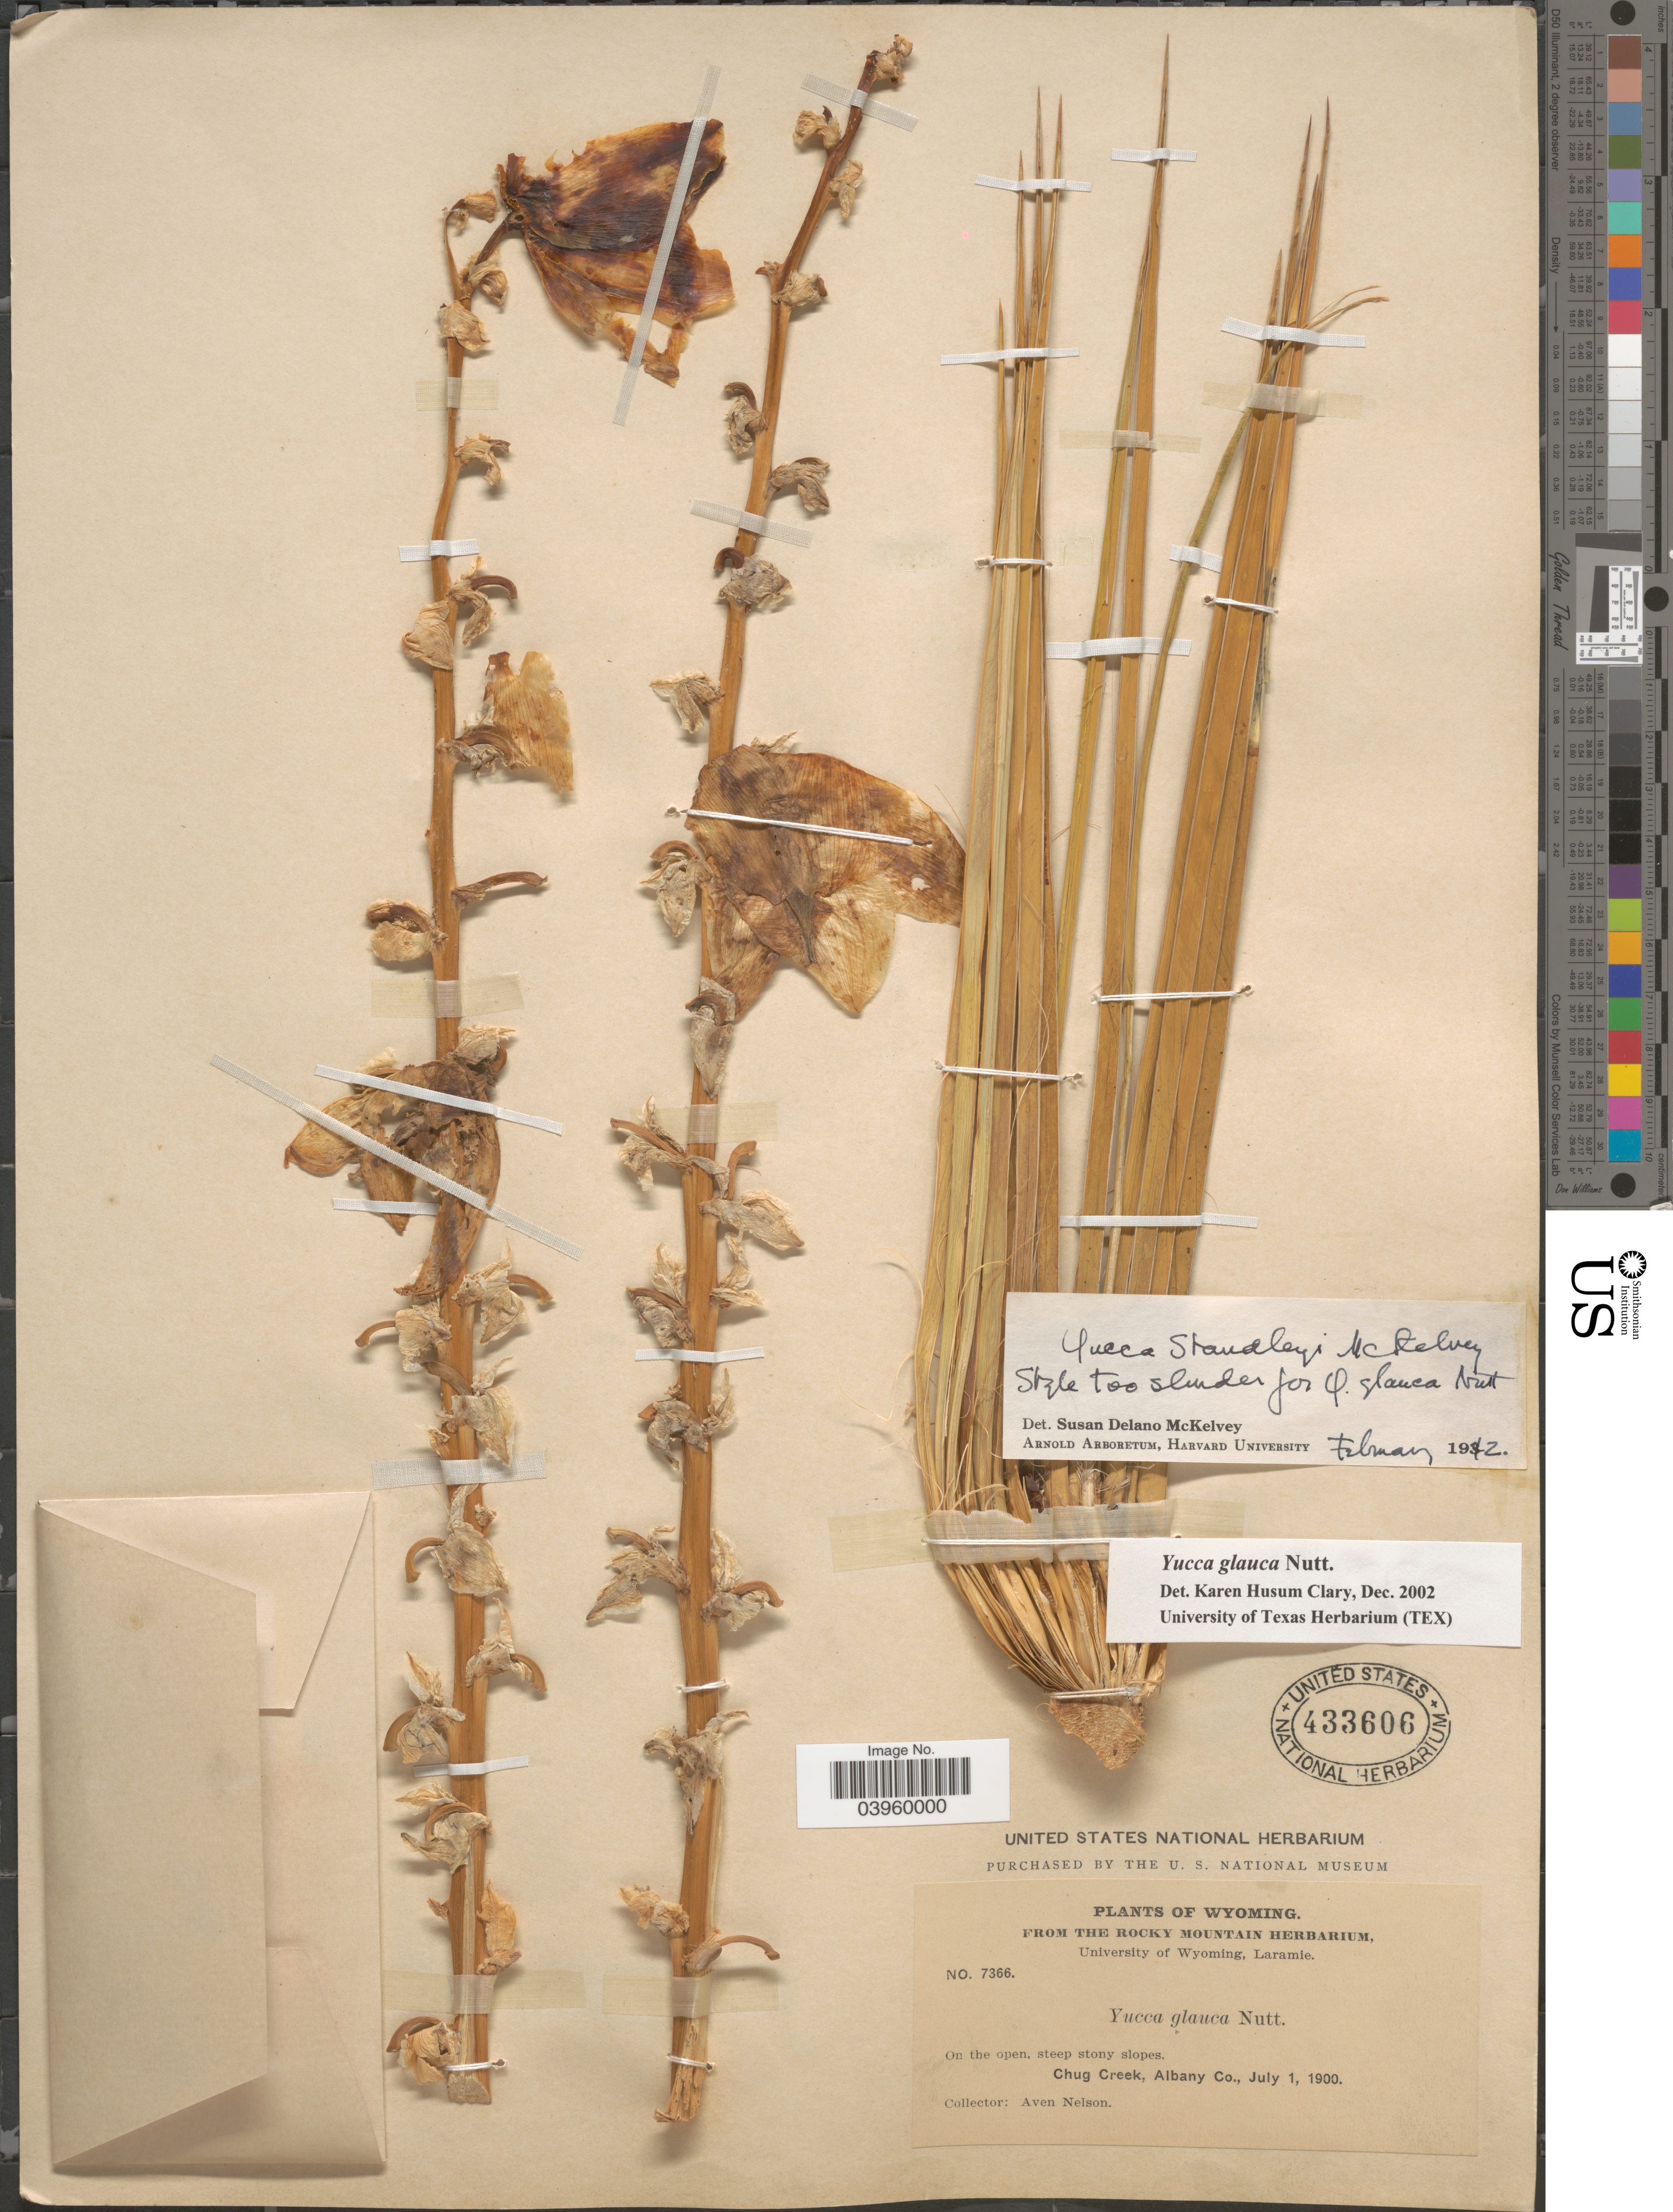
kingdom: Plantae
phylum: Tracheophyta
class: Liliopsida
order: Asparagales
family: Asparagaceae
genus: Yucca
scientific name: Yucca glauca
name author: Nutt.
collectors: A. Nelson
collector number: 7366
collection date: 1900-07-01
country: United States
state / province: Wyoming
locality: Chug Creek, Albany Co.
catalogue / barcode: US 433606